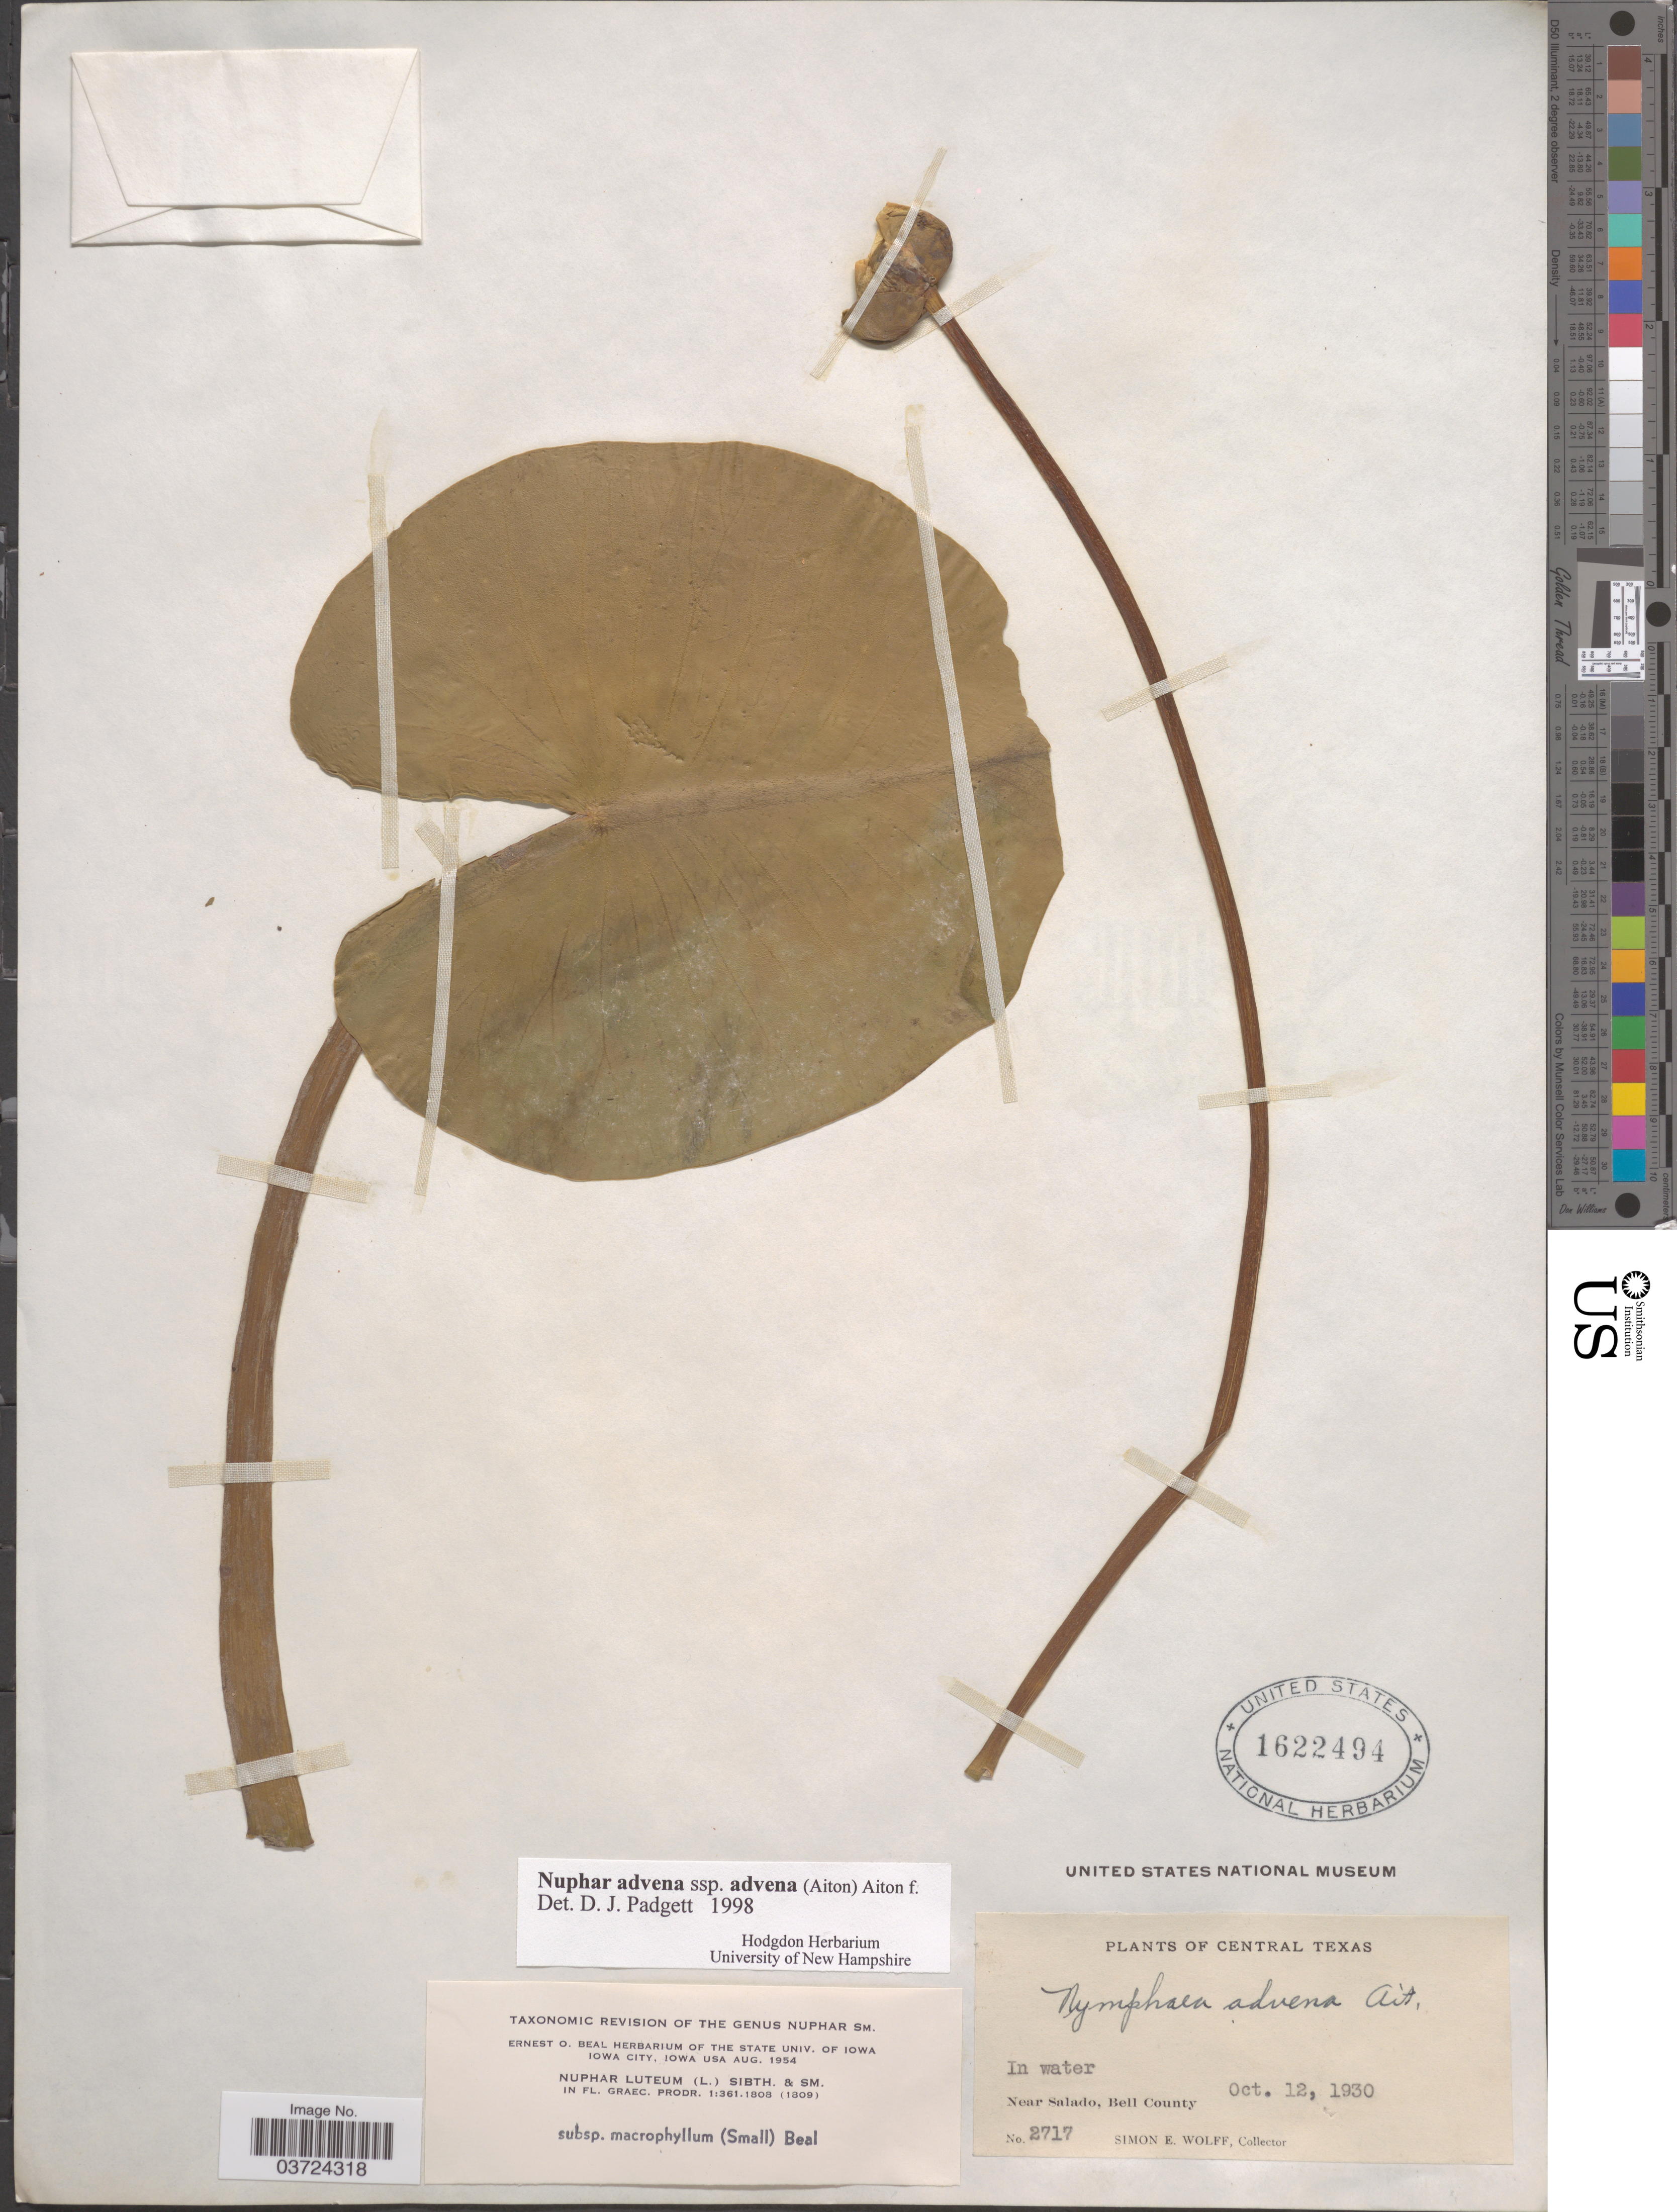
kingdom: Plantae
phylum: Tracheophyta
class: Magnoliopsida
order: Nymphaeales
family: Nymphaeaceae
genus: Nuphar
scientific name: Nuphar advena subsp. advena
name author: (Aiton) W.T. Aiton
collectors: S. E. Wolff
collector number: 2717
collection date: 1930-10-12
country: United States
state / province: Texas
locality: Central Texas. Near Salado, Bell County.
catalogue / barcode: US 1622494